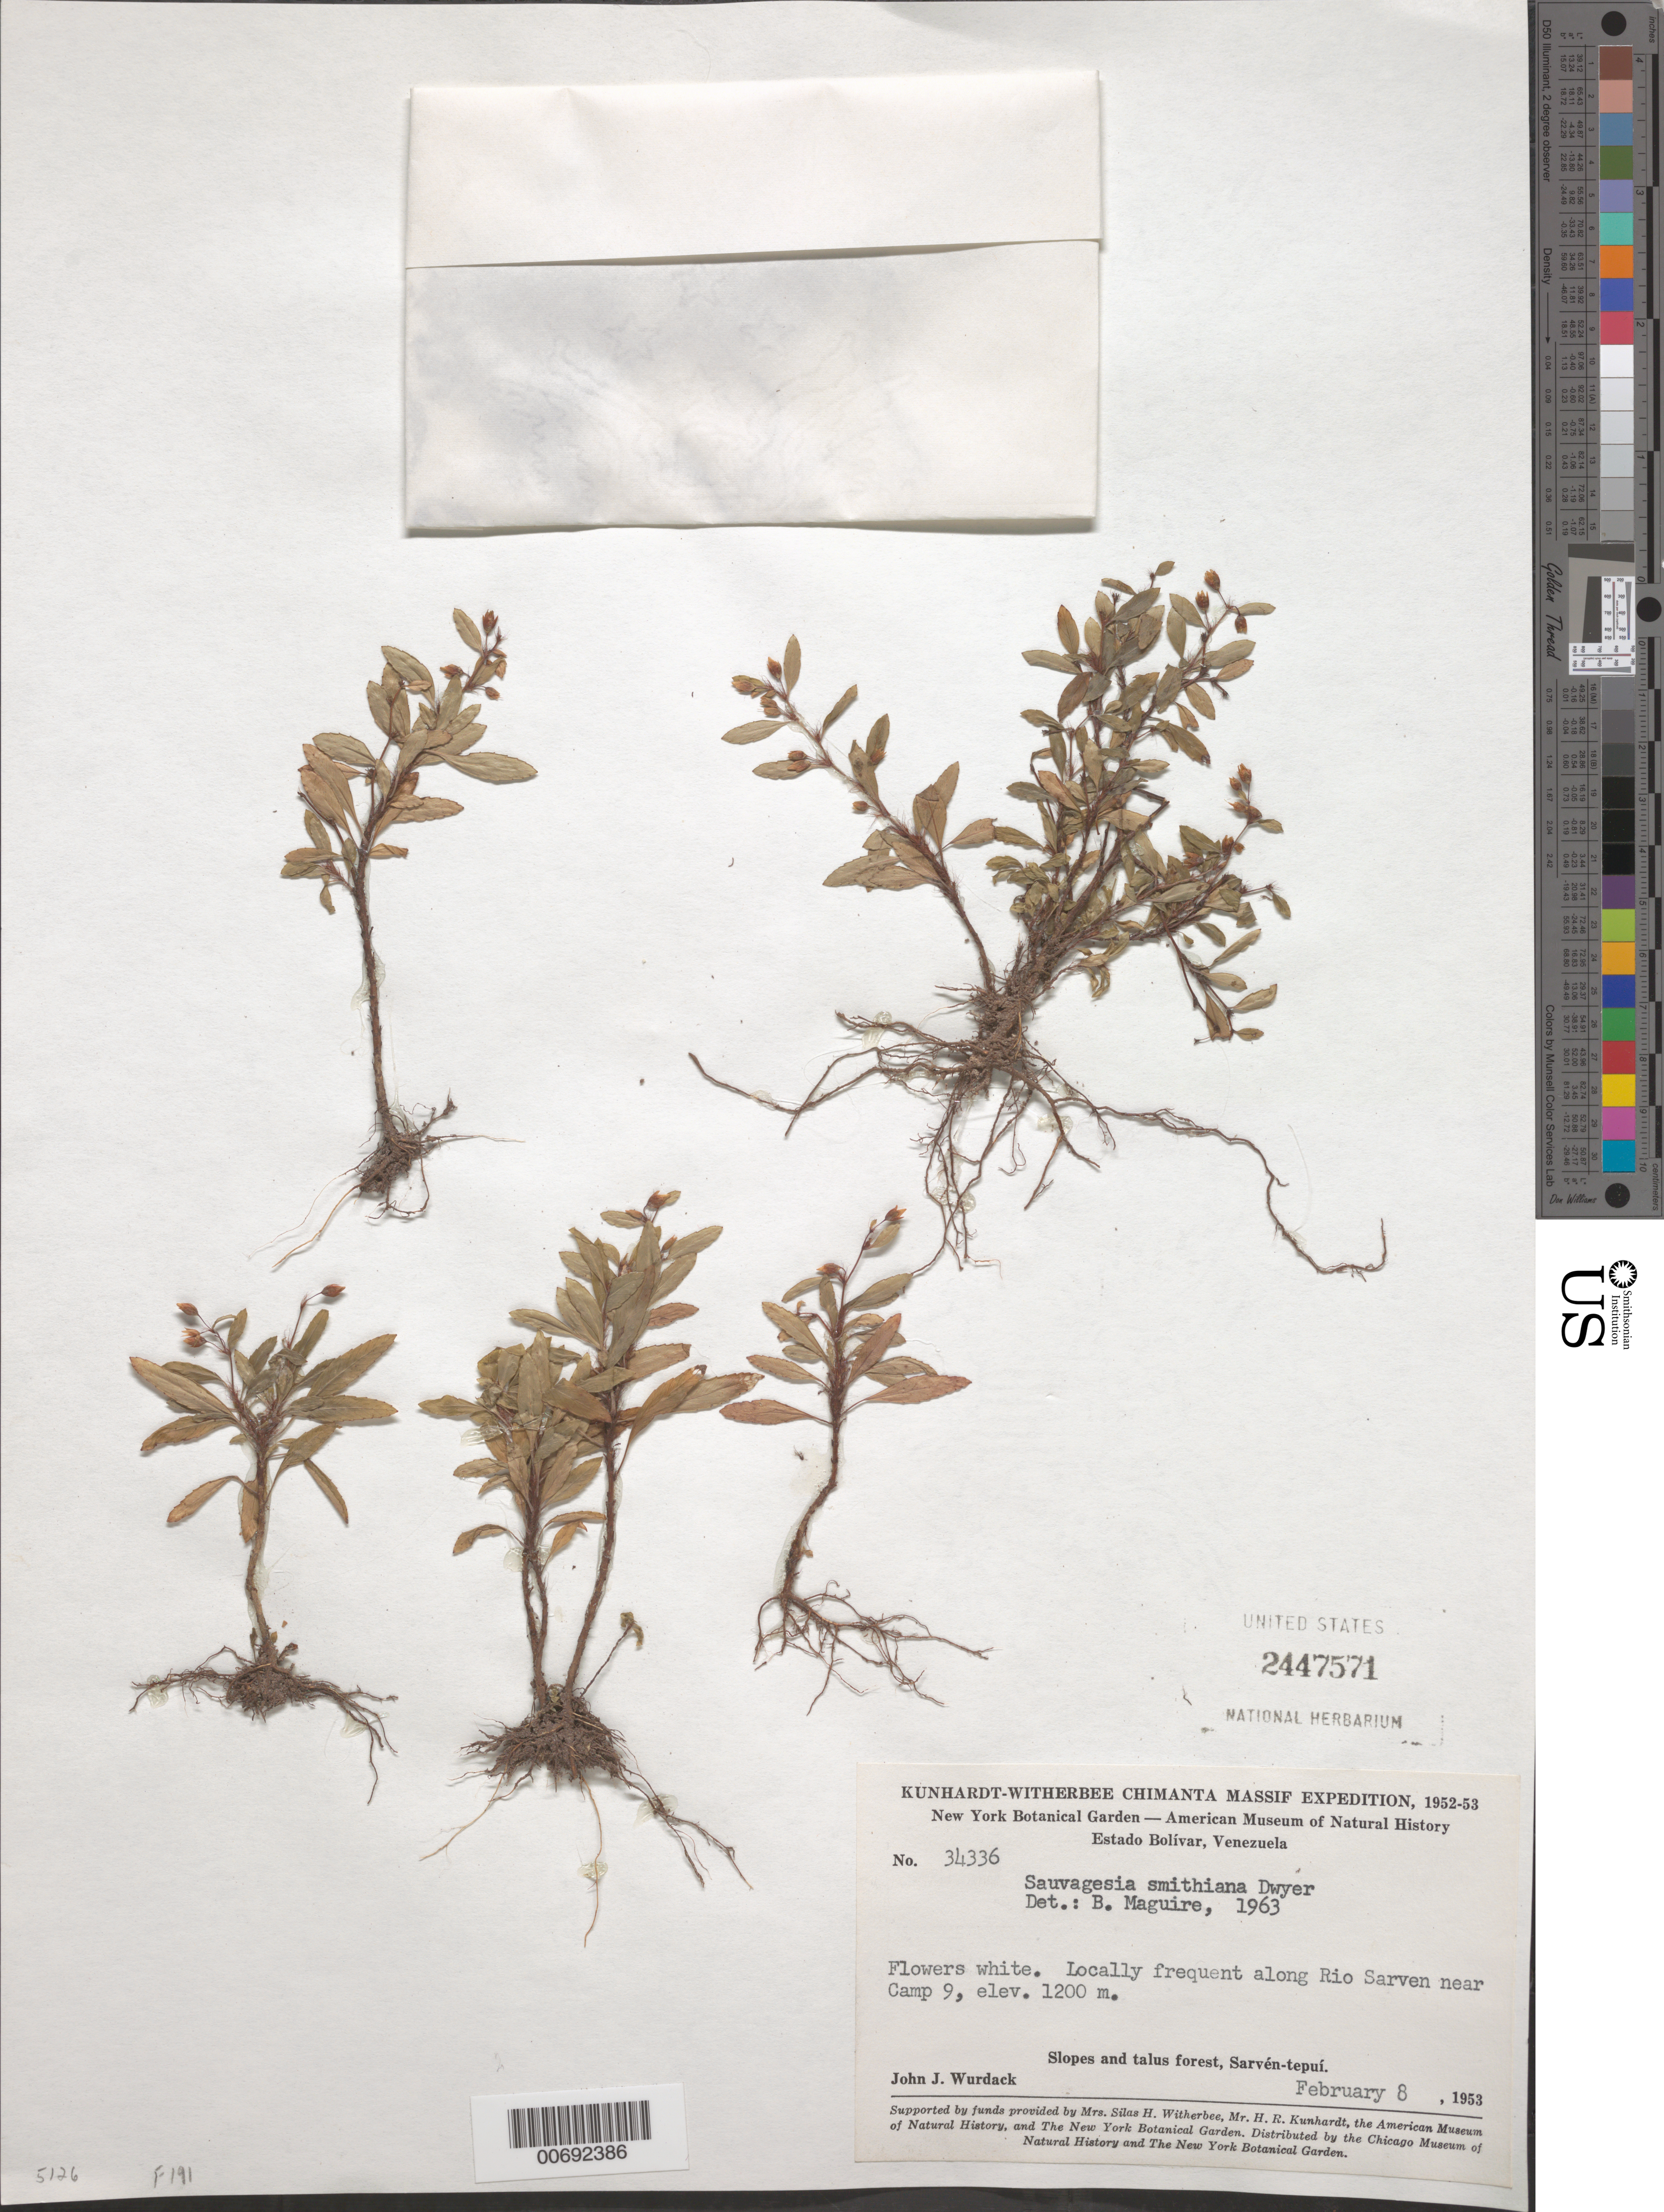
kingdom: Plantae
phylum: Tracheophyta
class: Magnoliopsida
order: Malpighiales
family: Ochnaceae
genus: Sauvagesia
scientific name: Sauvagesia smithiana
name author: Dwyer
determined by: Maguire, Bassett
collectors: J. J. Wurdack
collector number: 34336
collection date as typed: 8-Feb-53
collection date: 1953-02-08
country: Venezuela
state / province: Bolívar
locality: Río Sarrén, downstream for 1 km from camp 9, Sarven-Tepuí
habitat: Along river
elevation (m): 1200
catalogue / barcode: US 2447571